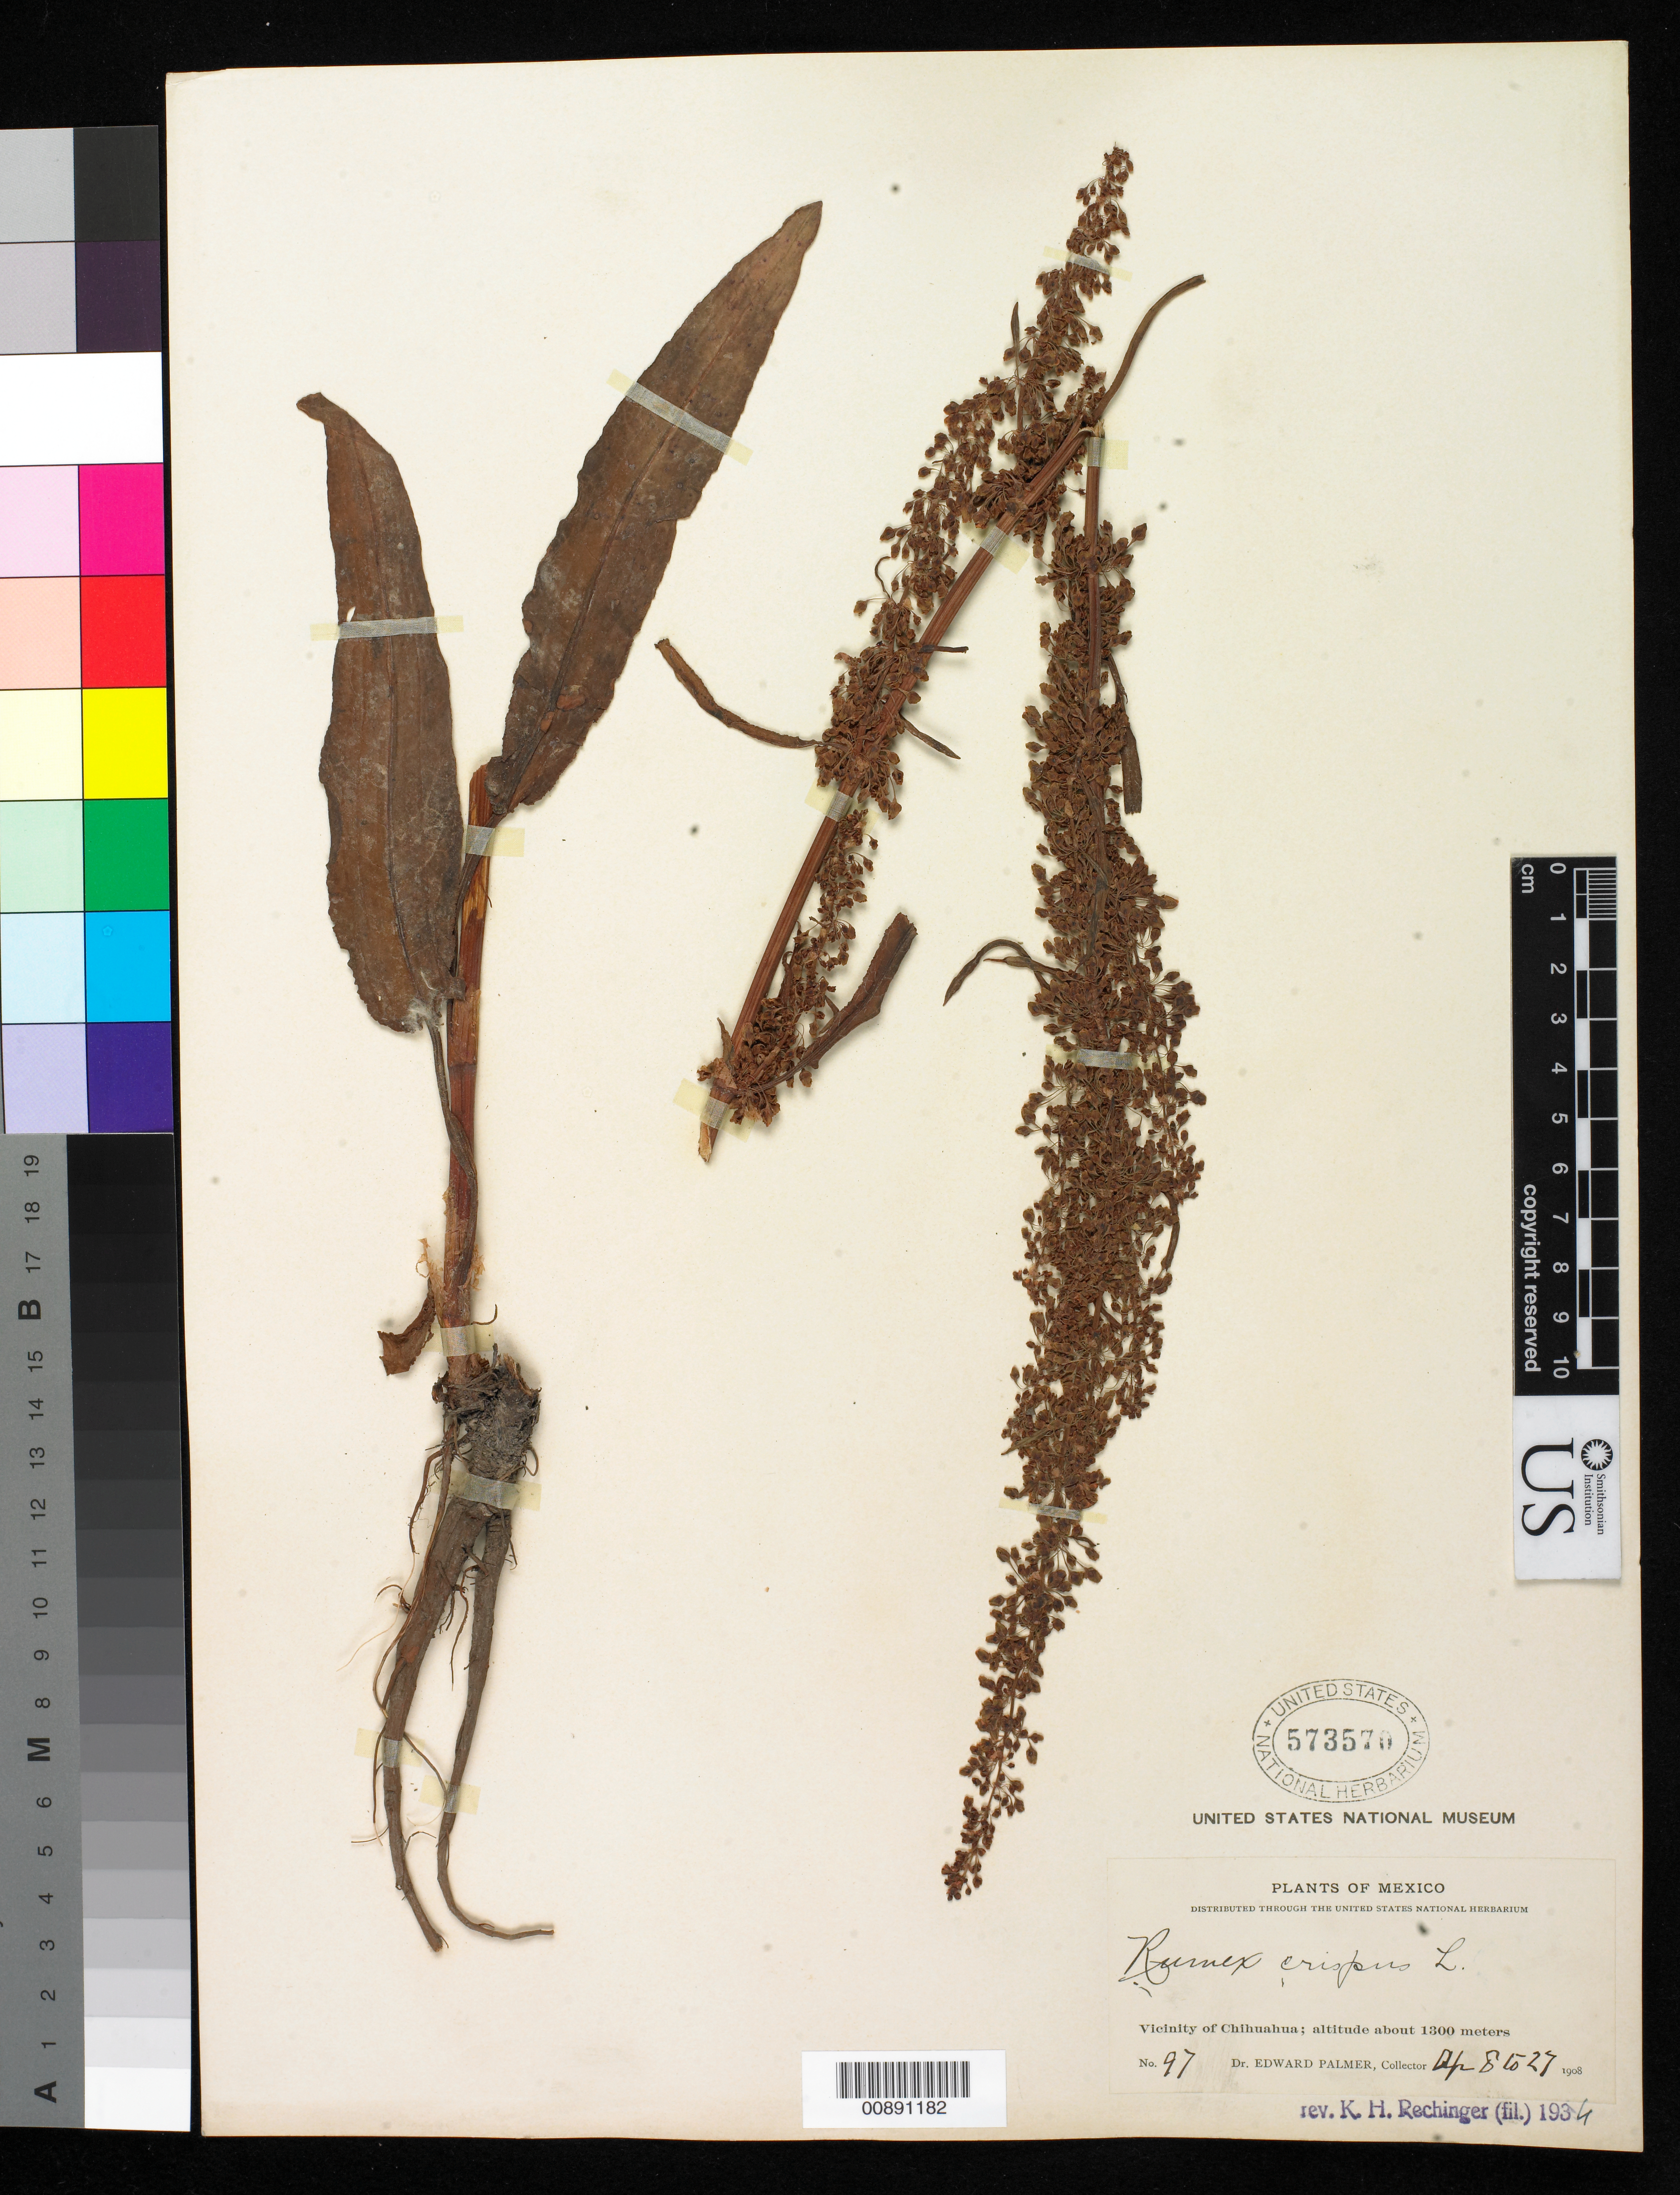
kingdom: Plantae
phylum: Tracheophyta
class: Magnoliopsida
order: Caryophyllales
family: Polygonaceae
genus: Rumex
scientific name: Rumex crispus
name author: L.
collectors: E. Palmer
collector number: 97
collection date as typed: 08 Apr 1908 to 27 Apr 1908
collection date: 1908-04-08/1908-04-27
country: Mexico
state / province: Chihuahua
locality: Vicinity of Chihuahua.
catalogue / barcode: US 573570